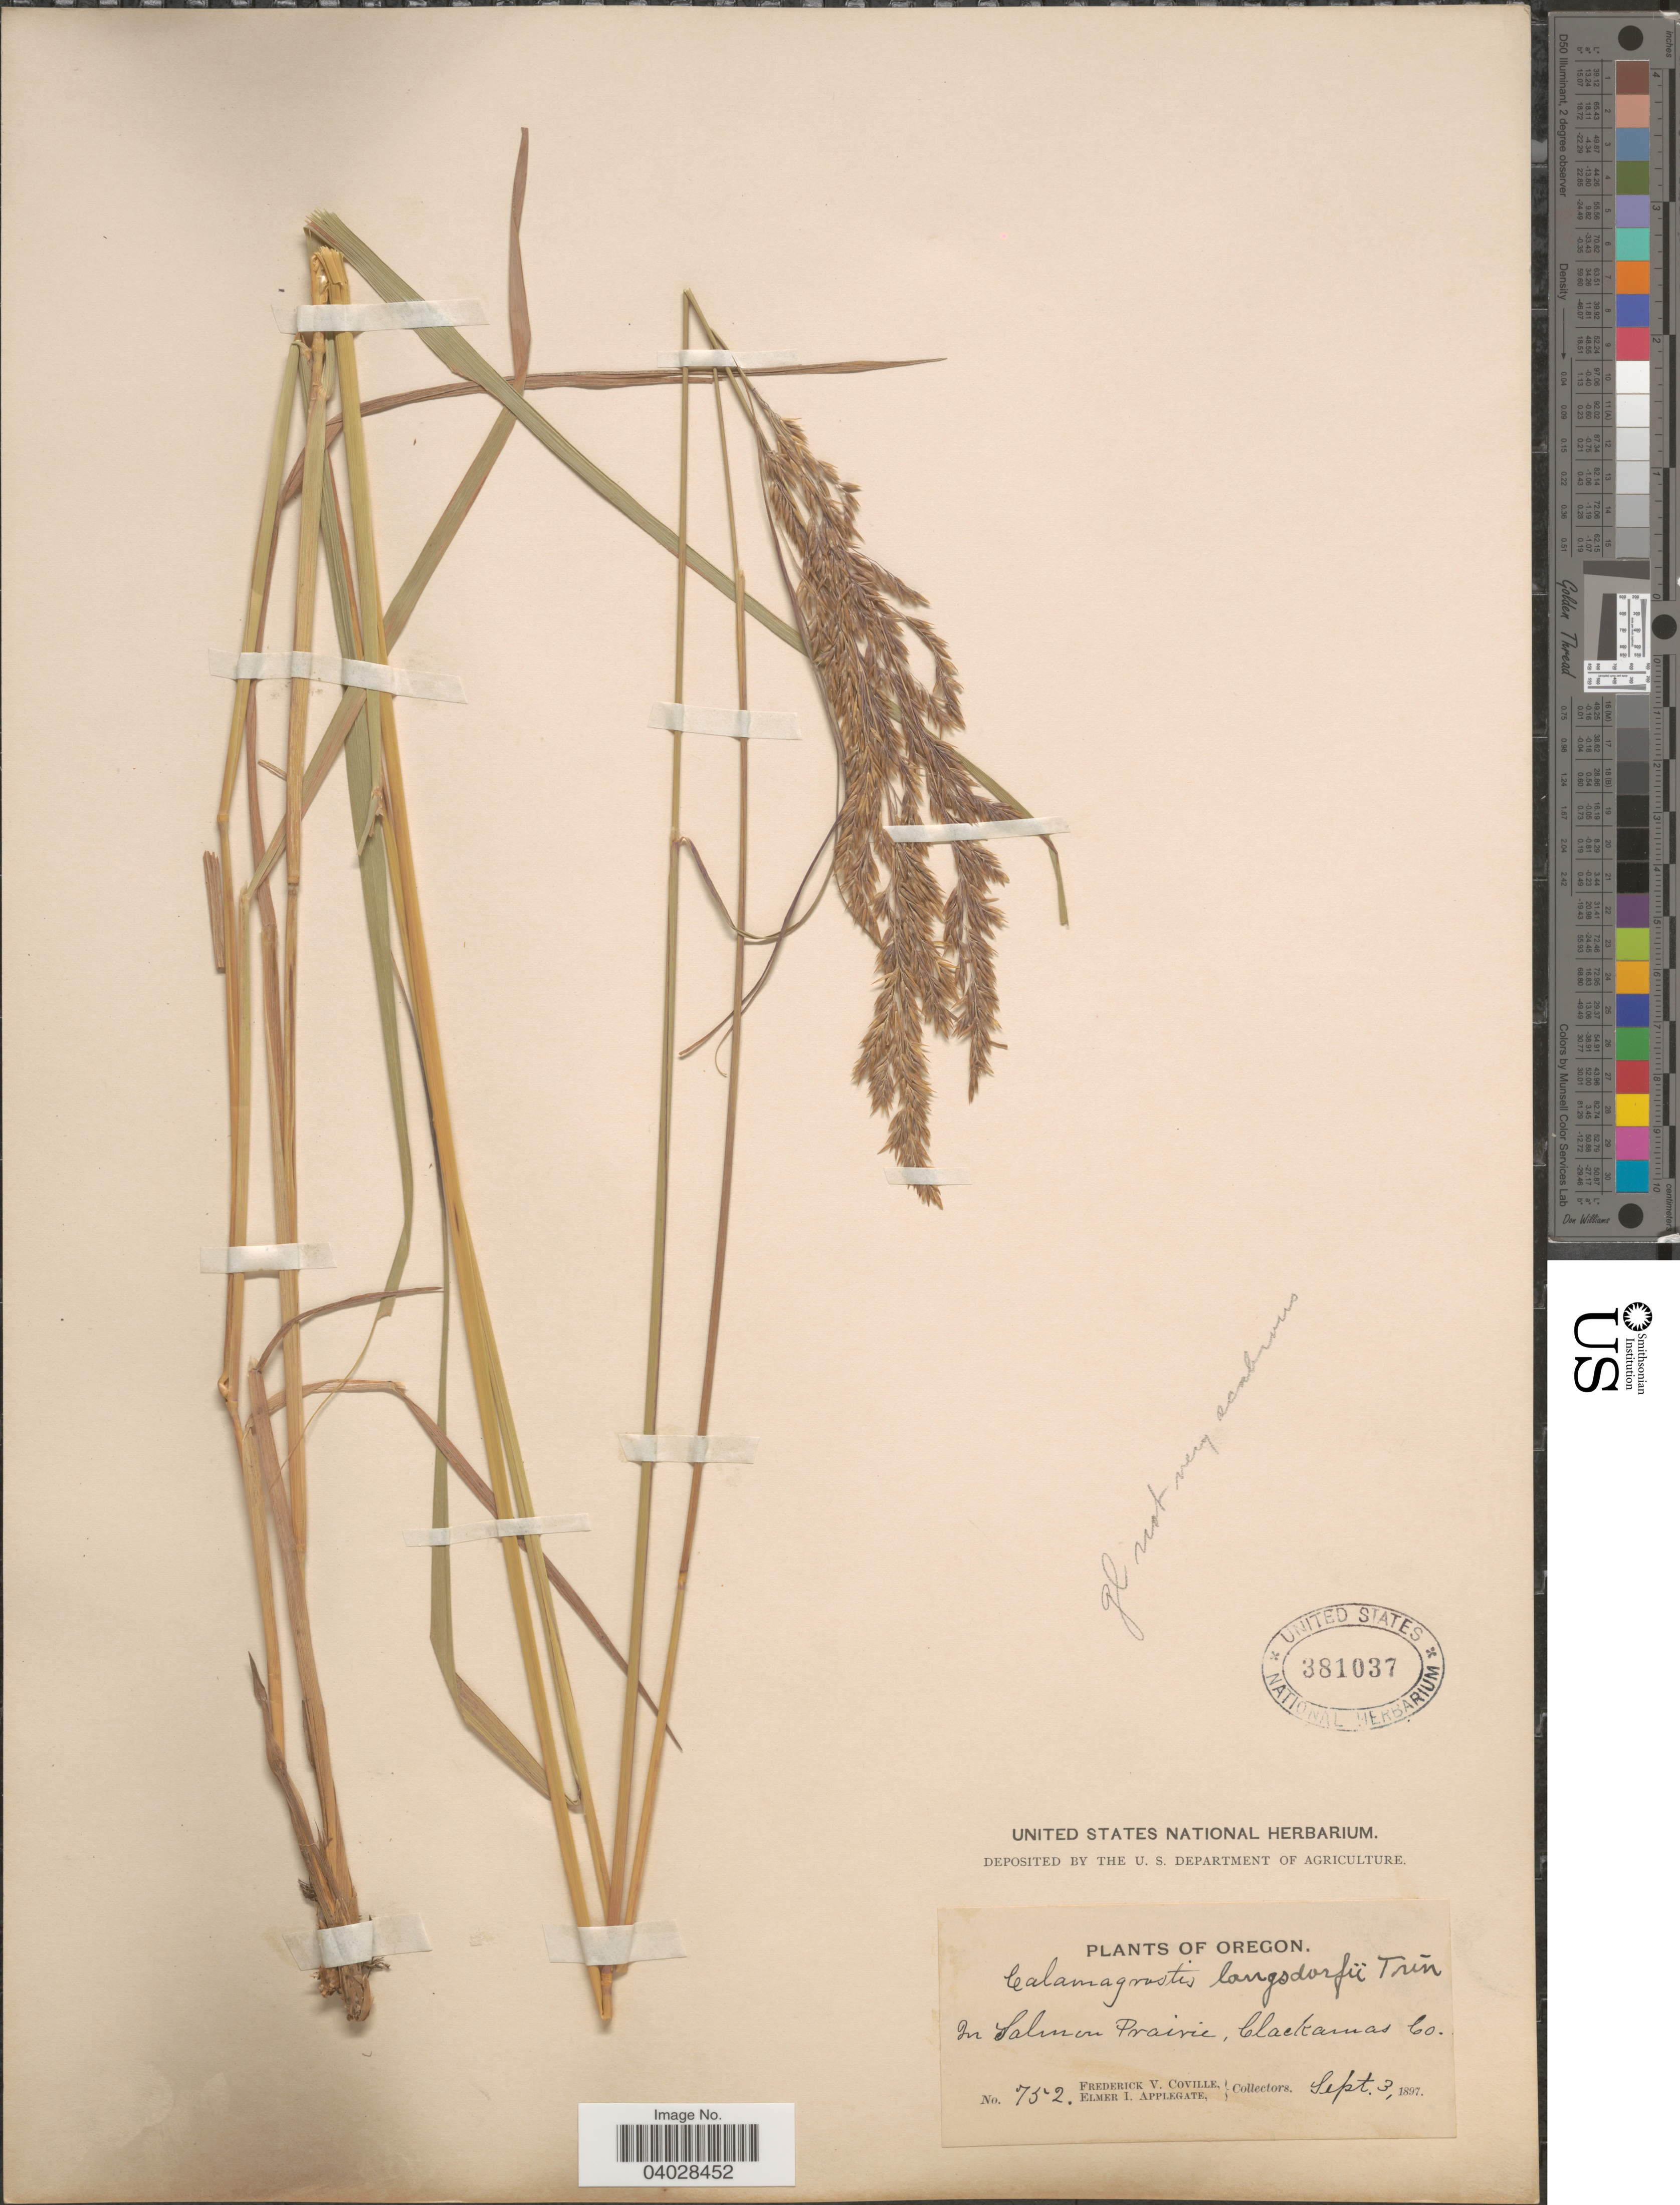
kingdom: Plantae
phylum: Tracheophyta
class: Liliopsida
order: Poales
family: Poaceae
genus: Calamagrostis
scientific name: Calamagrostis canadensis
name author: (Michx.) P. Beauv.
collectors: F. V. Coville & E. I. Applegate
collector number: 752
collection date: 1897-09-03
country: United States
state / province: Oregon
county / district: Clackamas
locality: In Salmon Prairie, Clackamas Co.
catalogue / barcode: US 381037